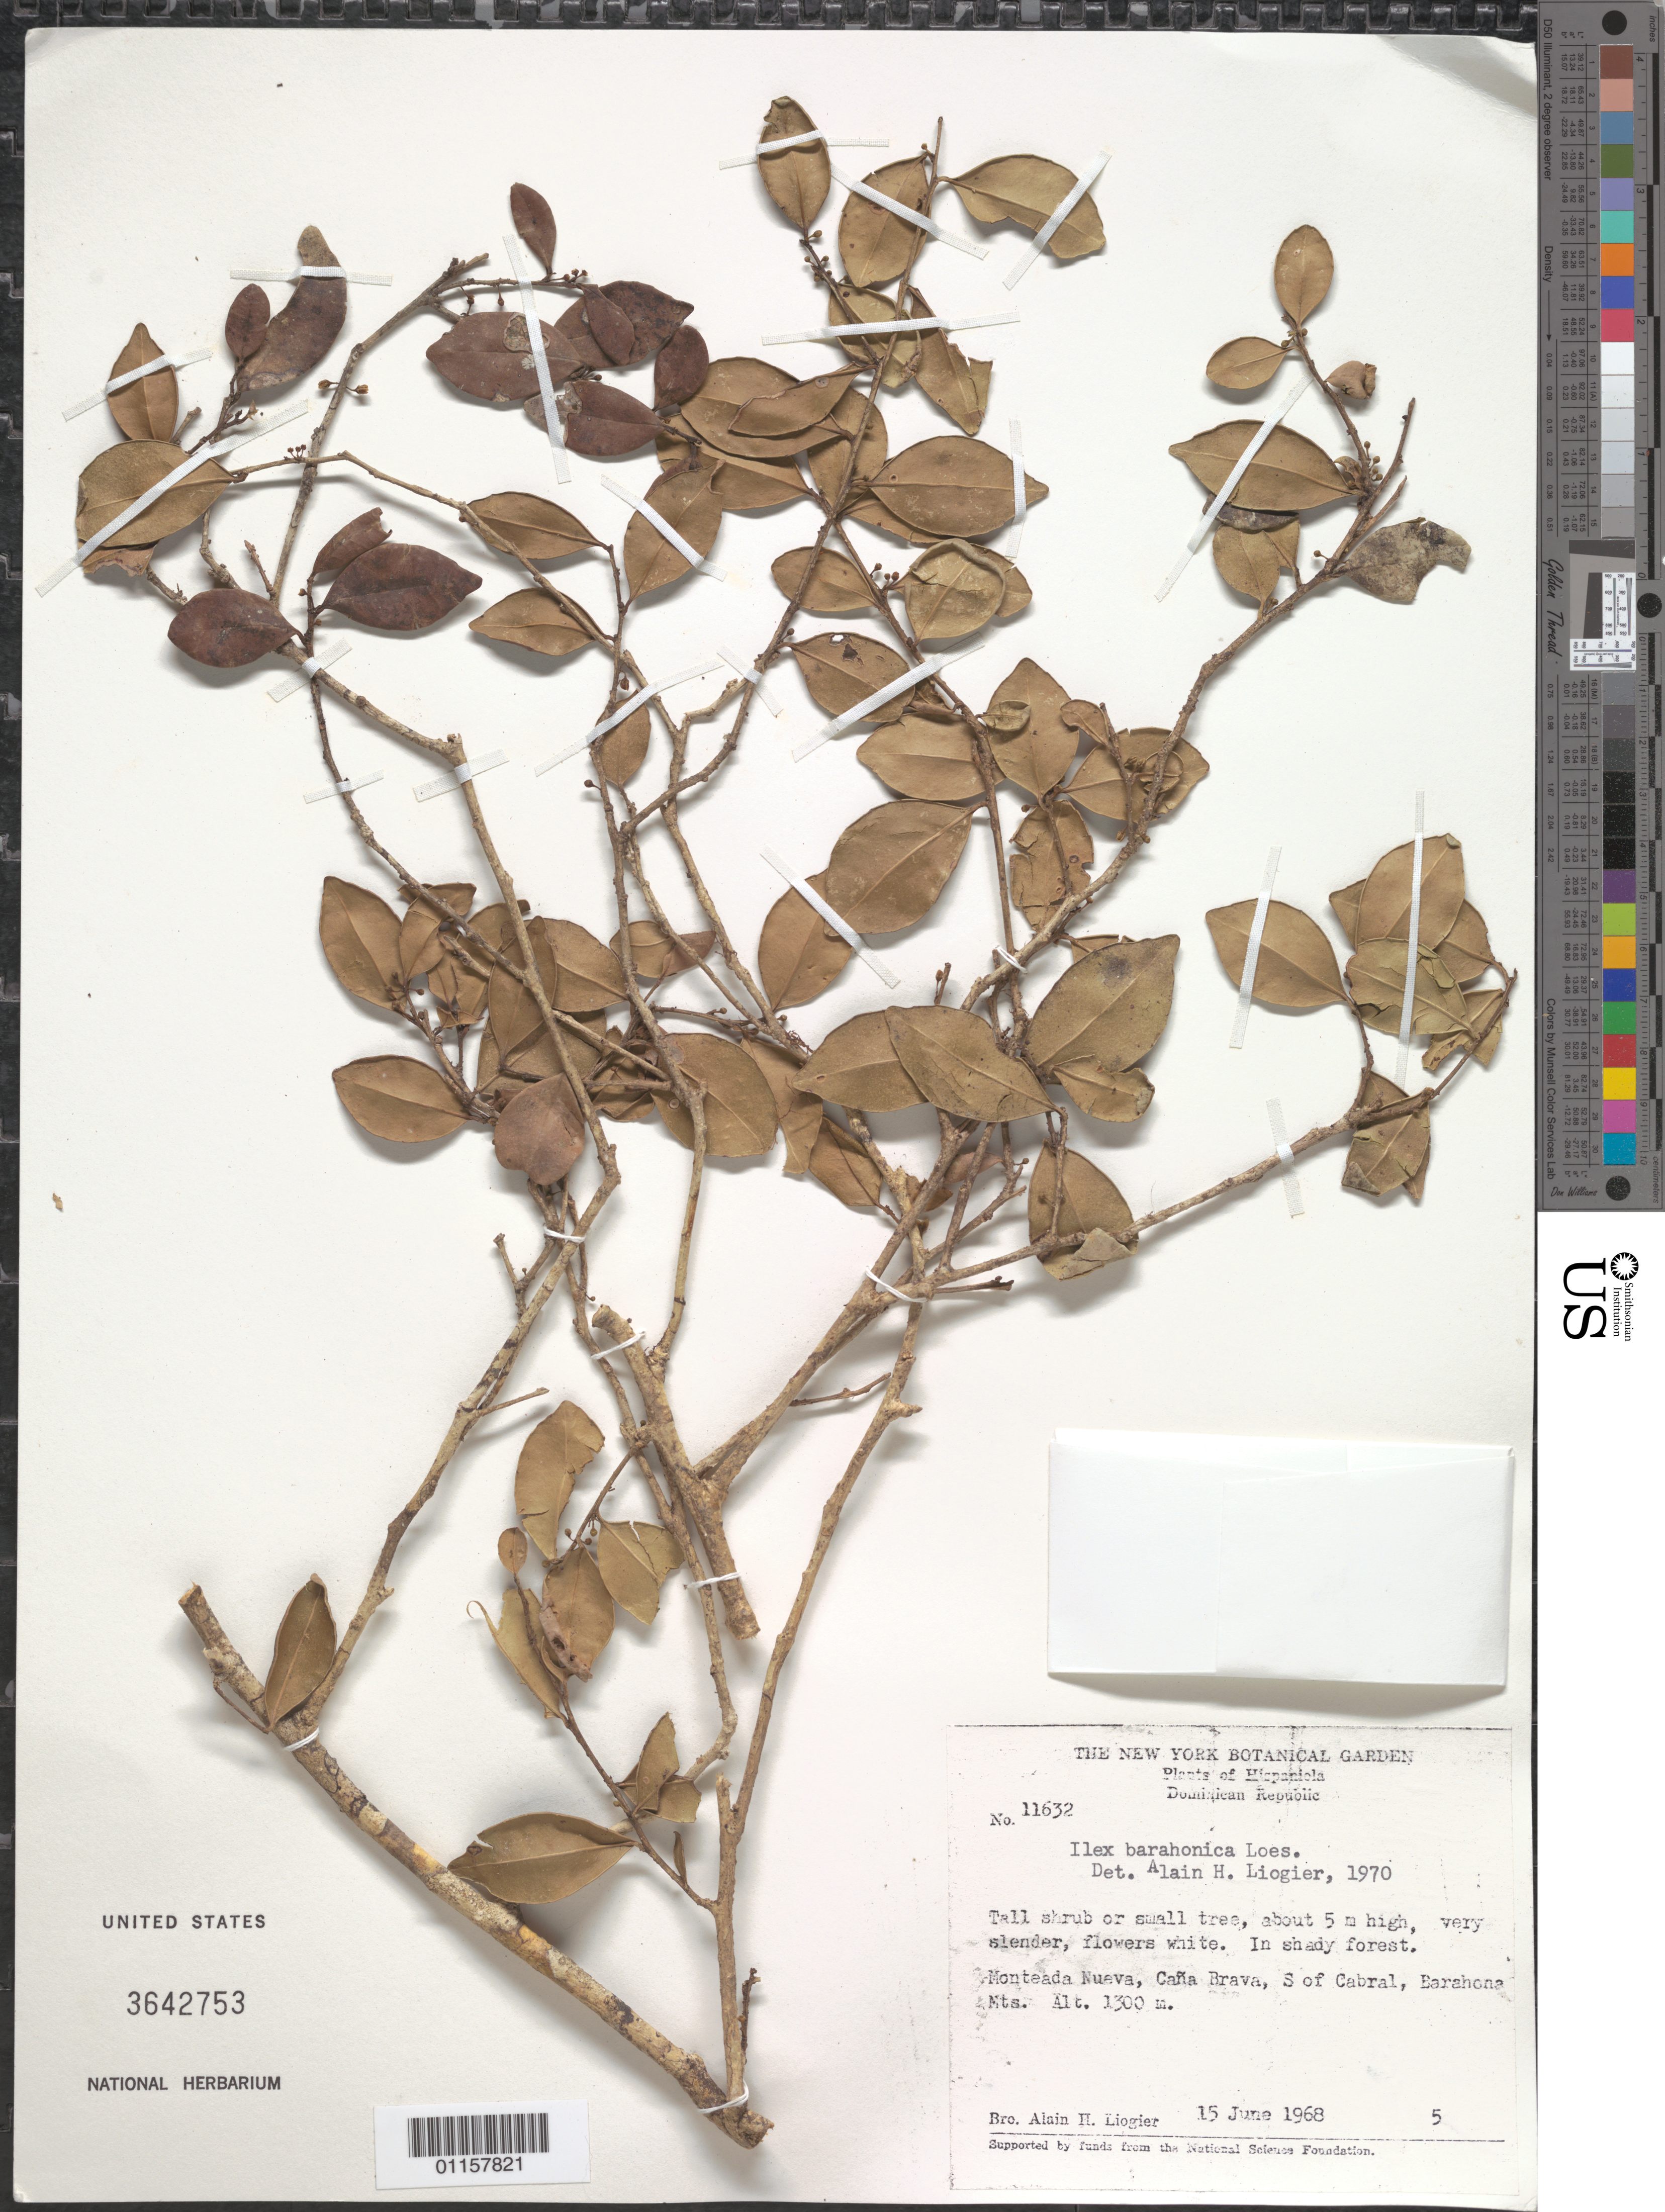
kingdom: Plantae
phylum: Tracheophyta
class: Magnoliopsida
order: Aquifoliales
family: Aquifoliaceae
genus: Ilex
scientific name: Ilex barahonica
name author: Loes.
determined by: Liogier, Alain H.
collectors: A. H. Liogier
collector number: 11632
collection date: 1968-06-15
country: Dominican Republic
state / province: Barahona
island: Hispaniola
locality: Monteada Nueva, Caña Brava. S of Cabral, Barahona Mts.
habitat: In shady forest.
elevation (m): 1300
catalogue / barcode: US 3642753